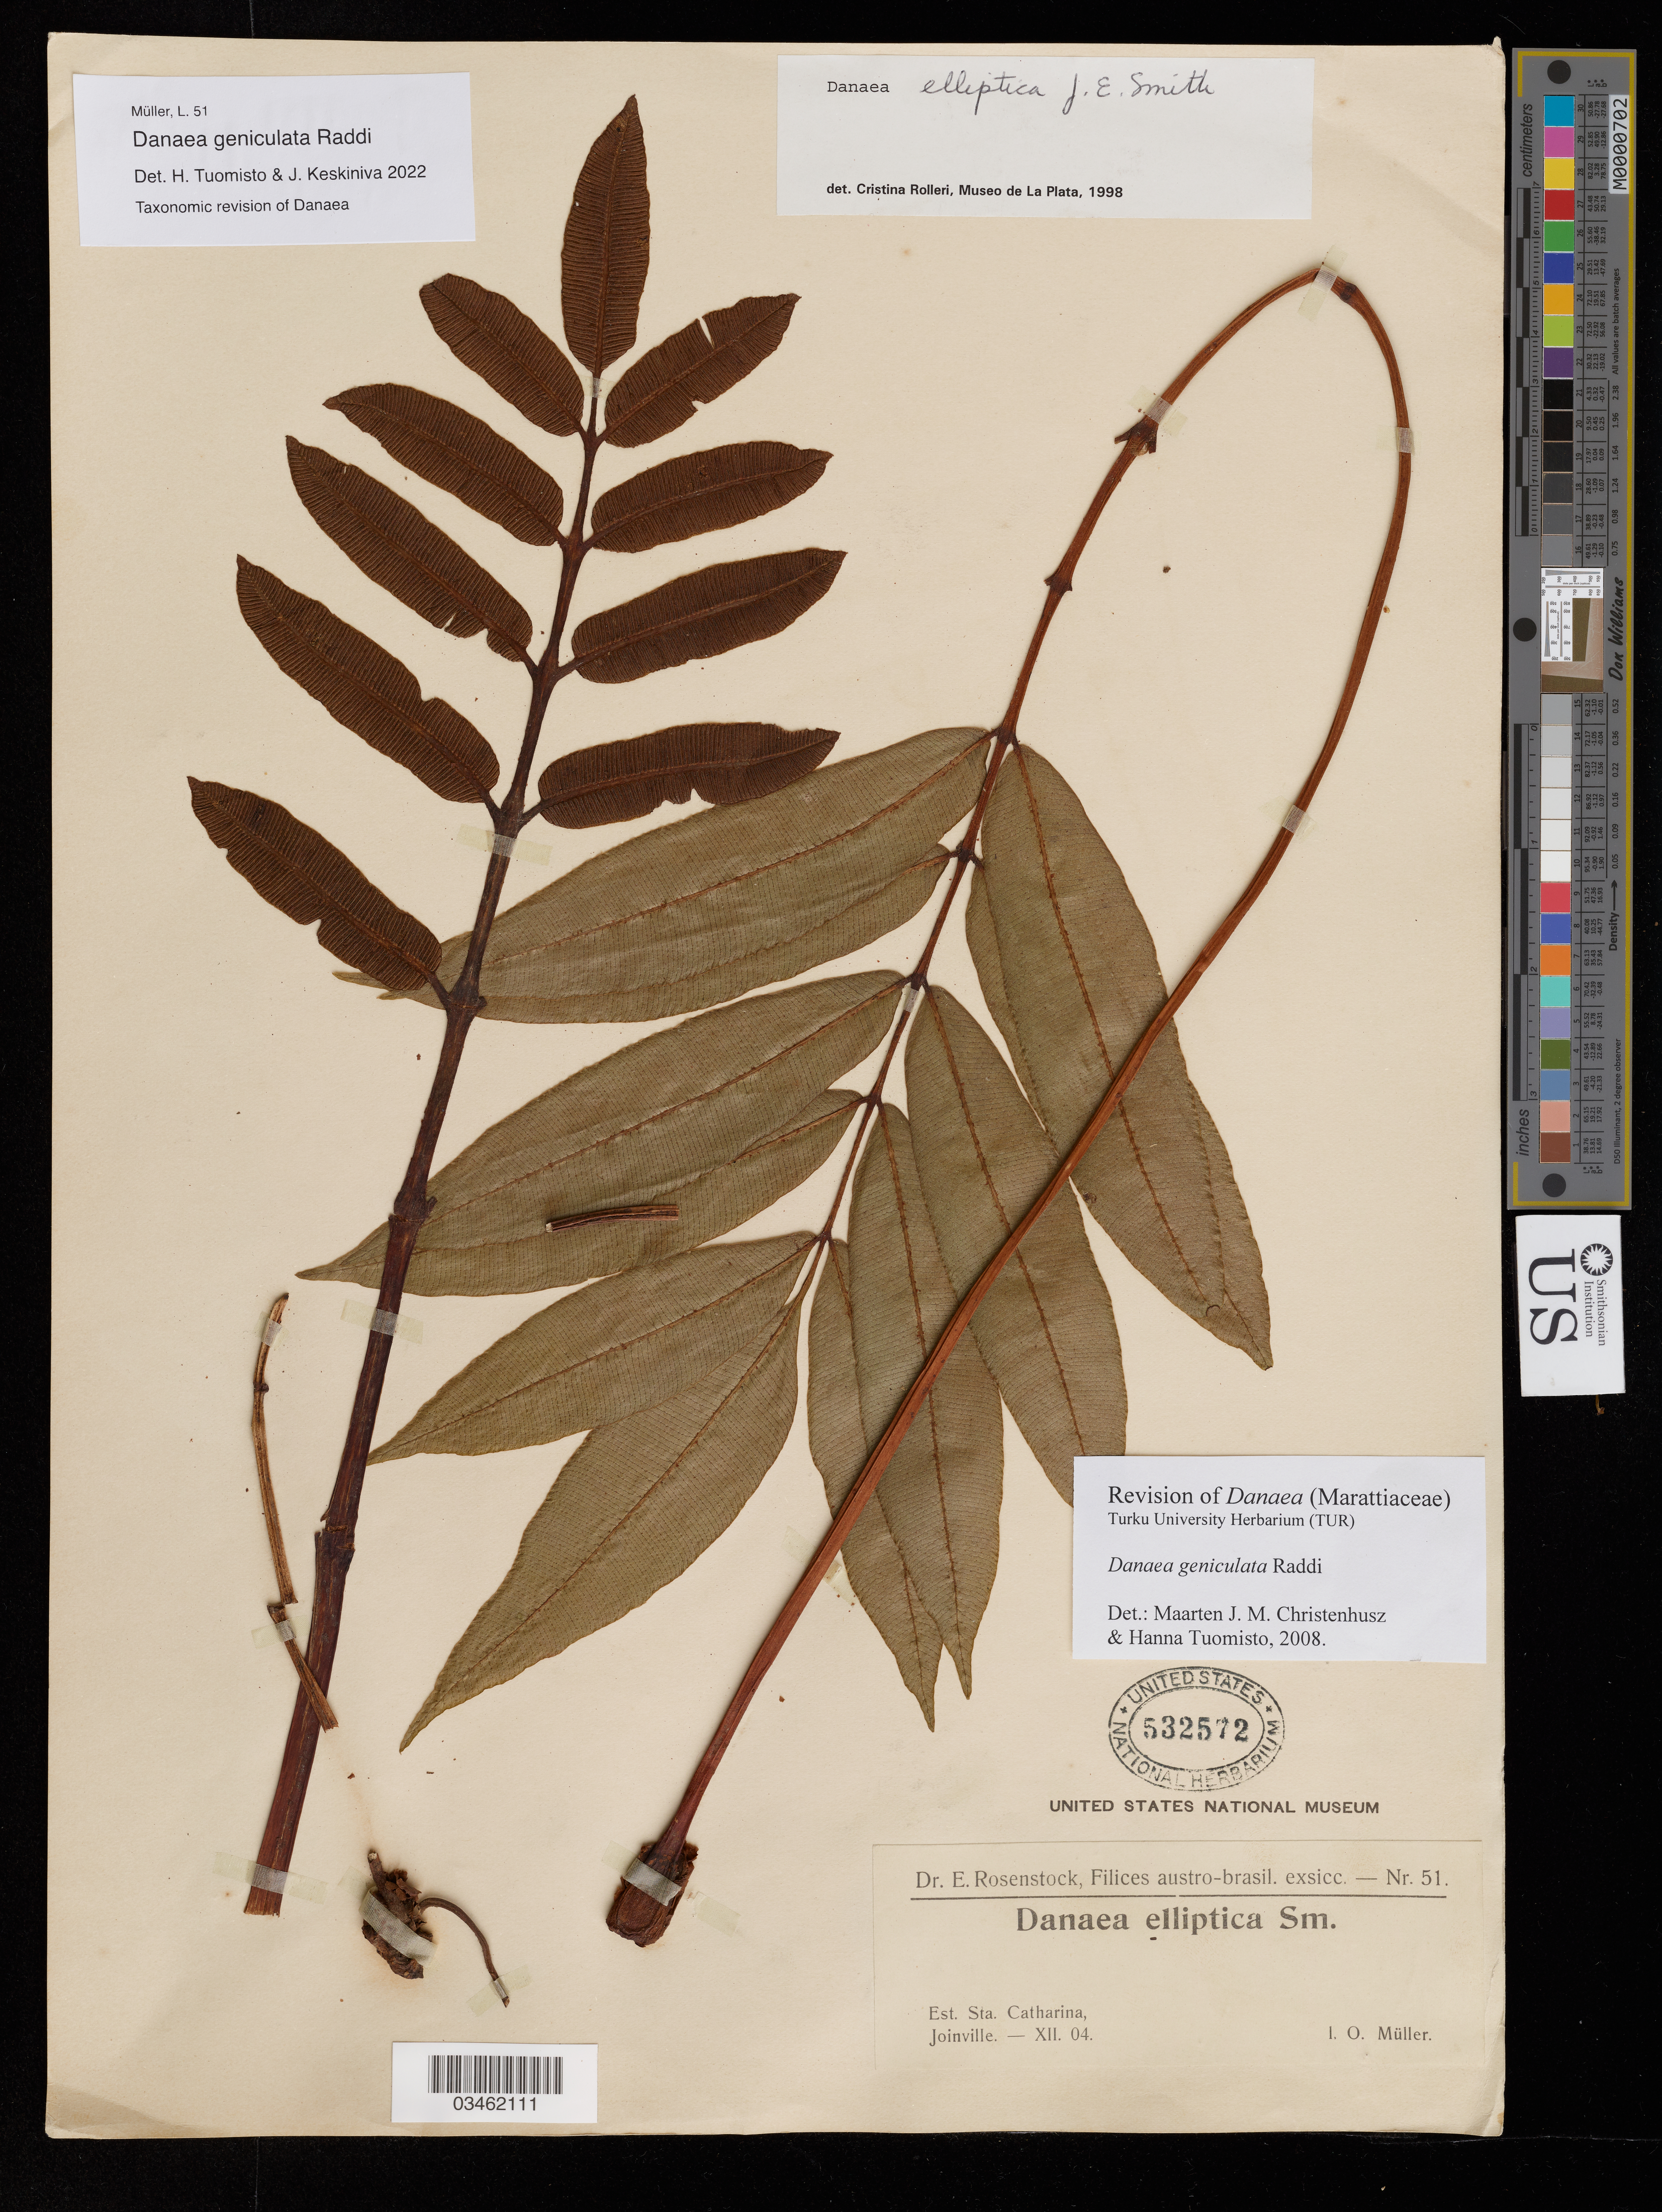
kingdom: Plantae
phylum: Tracheophyta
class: Polypodiopsida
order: Marattiales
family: Marattiaceae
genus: Danaea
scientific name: Danaea geniculata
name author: Raddi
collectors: I. Müller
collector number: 51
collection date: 1904-12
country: Brazil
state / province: Santa Catarina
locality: Est. Sta. Catharina, Joinville.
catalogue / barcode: US 532572